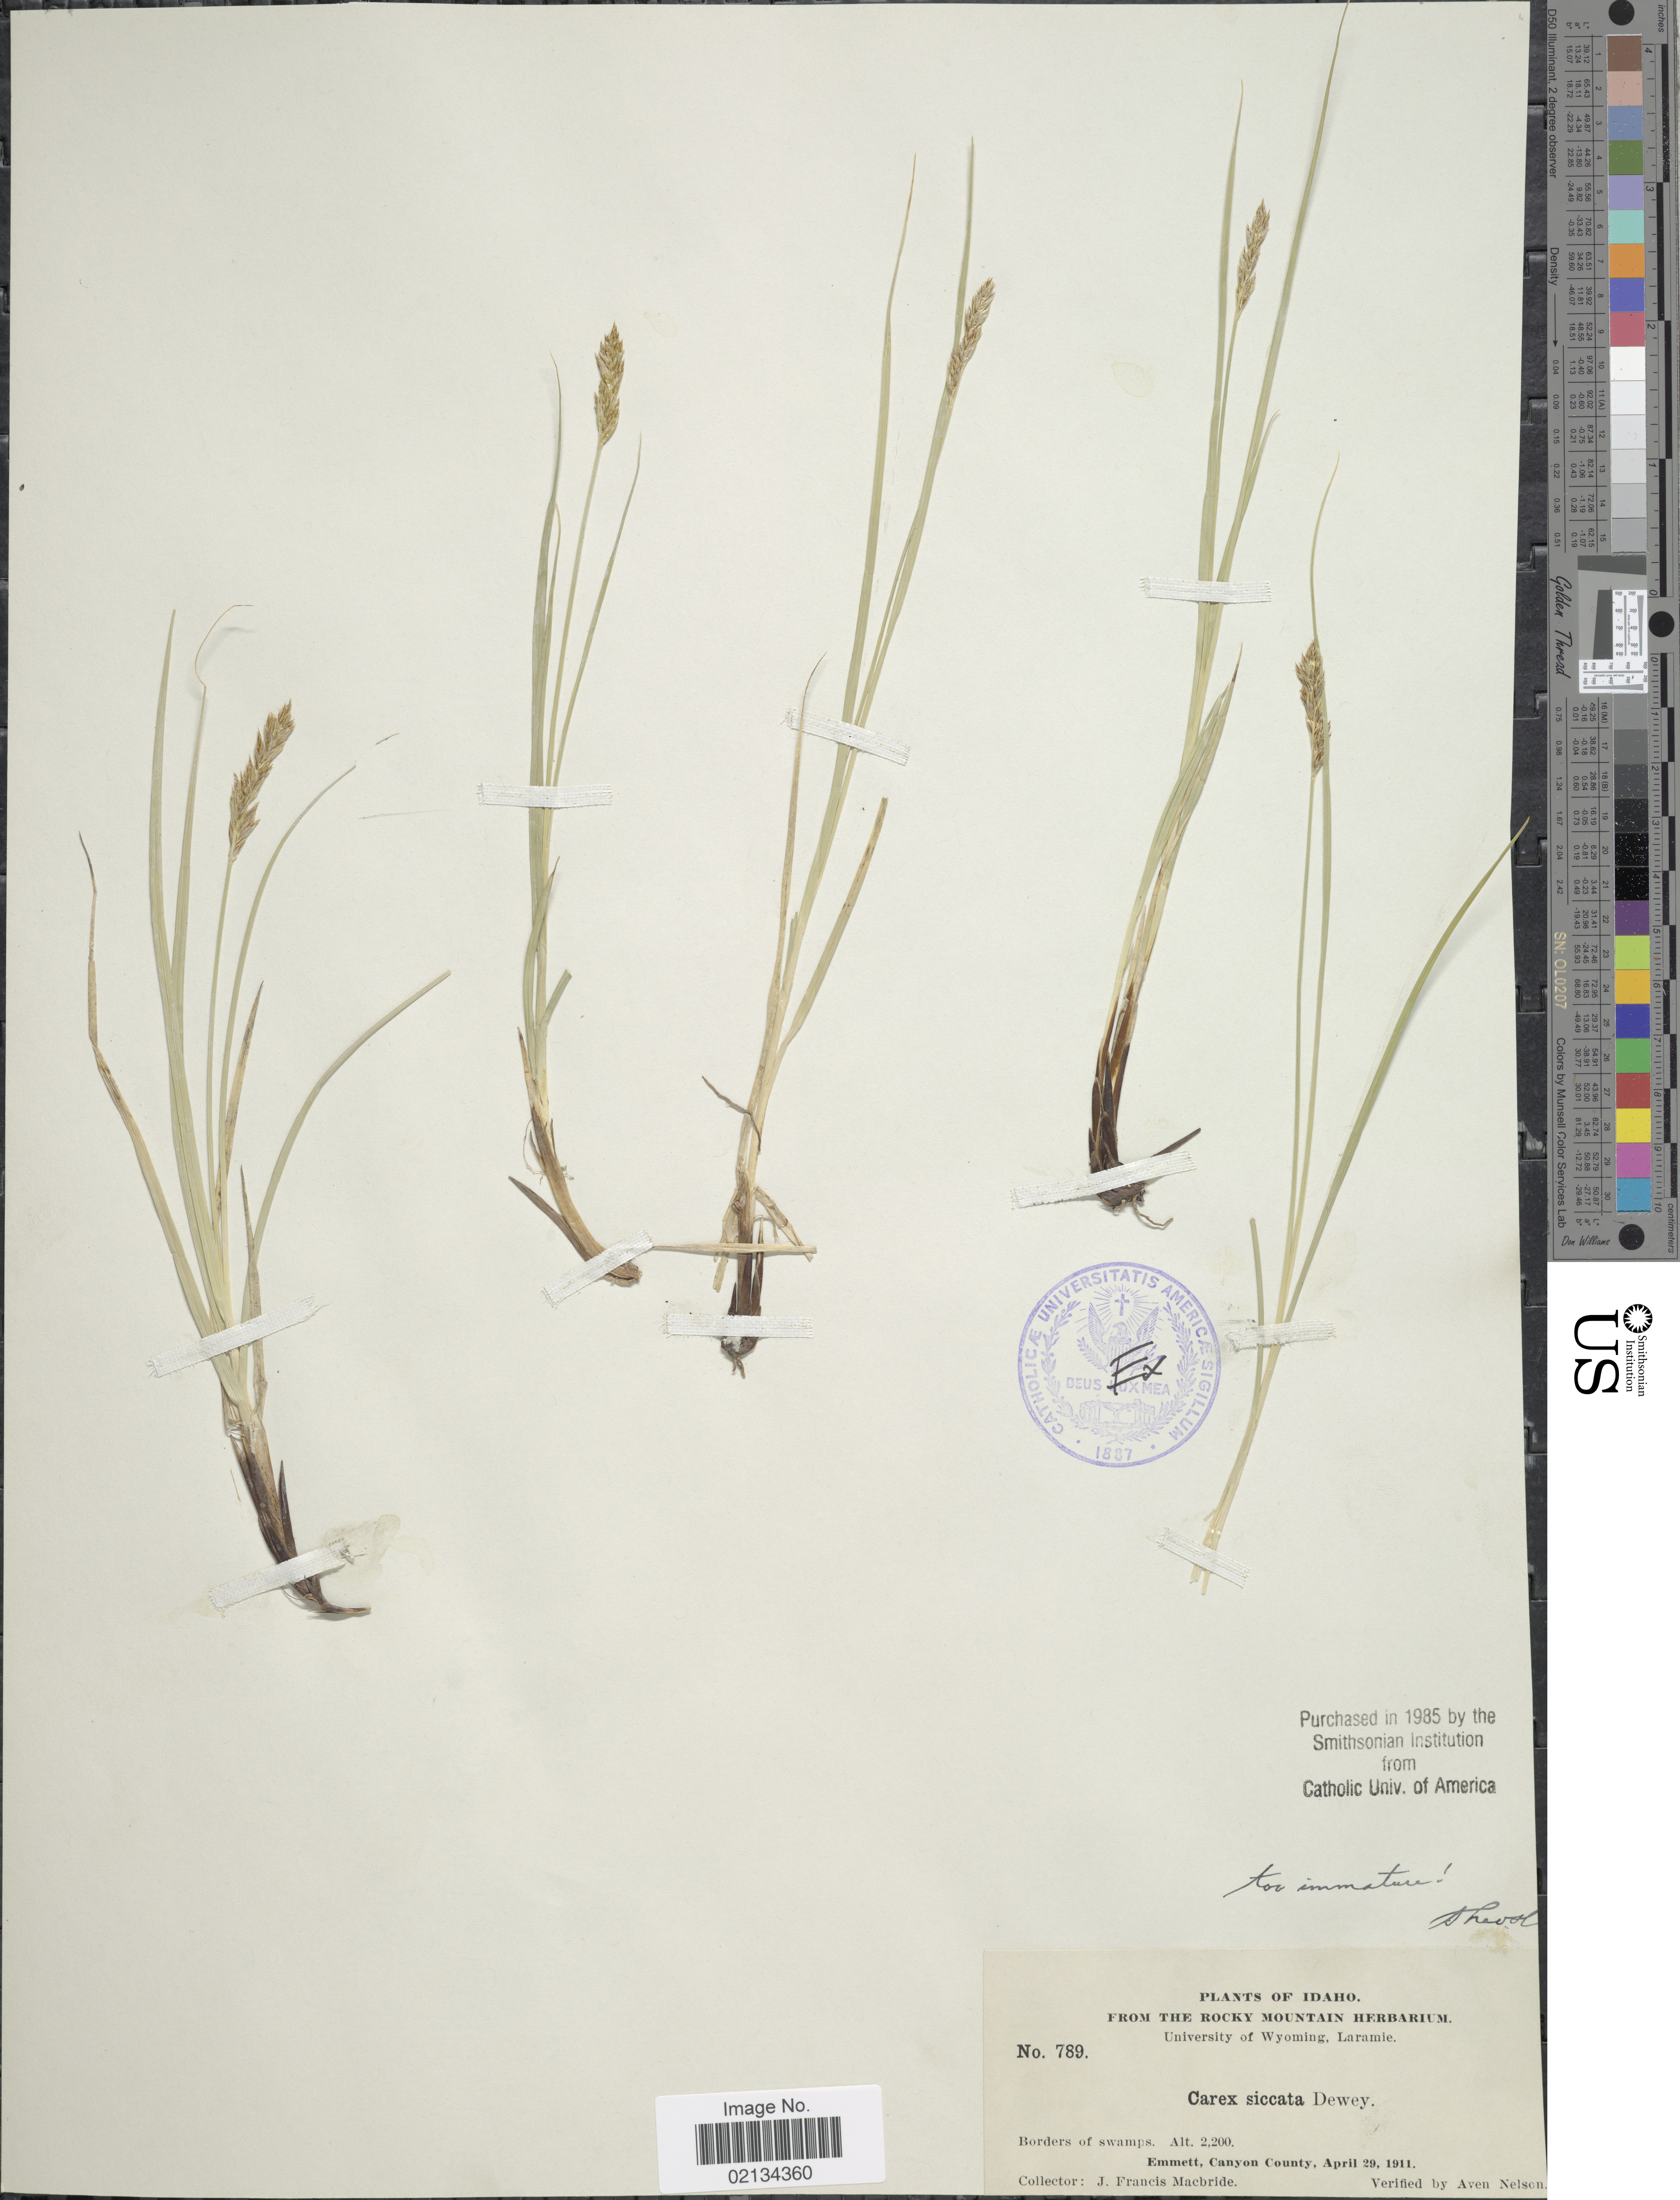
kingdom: Plantae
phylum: Tracheophyta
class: Liliopsida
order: Poales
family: Cyperaceae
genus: Carex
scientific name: Carex siccata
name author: Dewey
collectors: J. F. Macbride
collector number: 789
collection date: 1911-04-29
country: United States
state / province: Idaho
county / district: Canyon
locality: Borders of swamps, Emmett